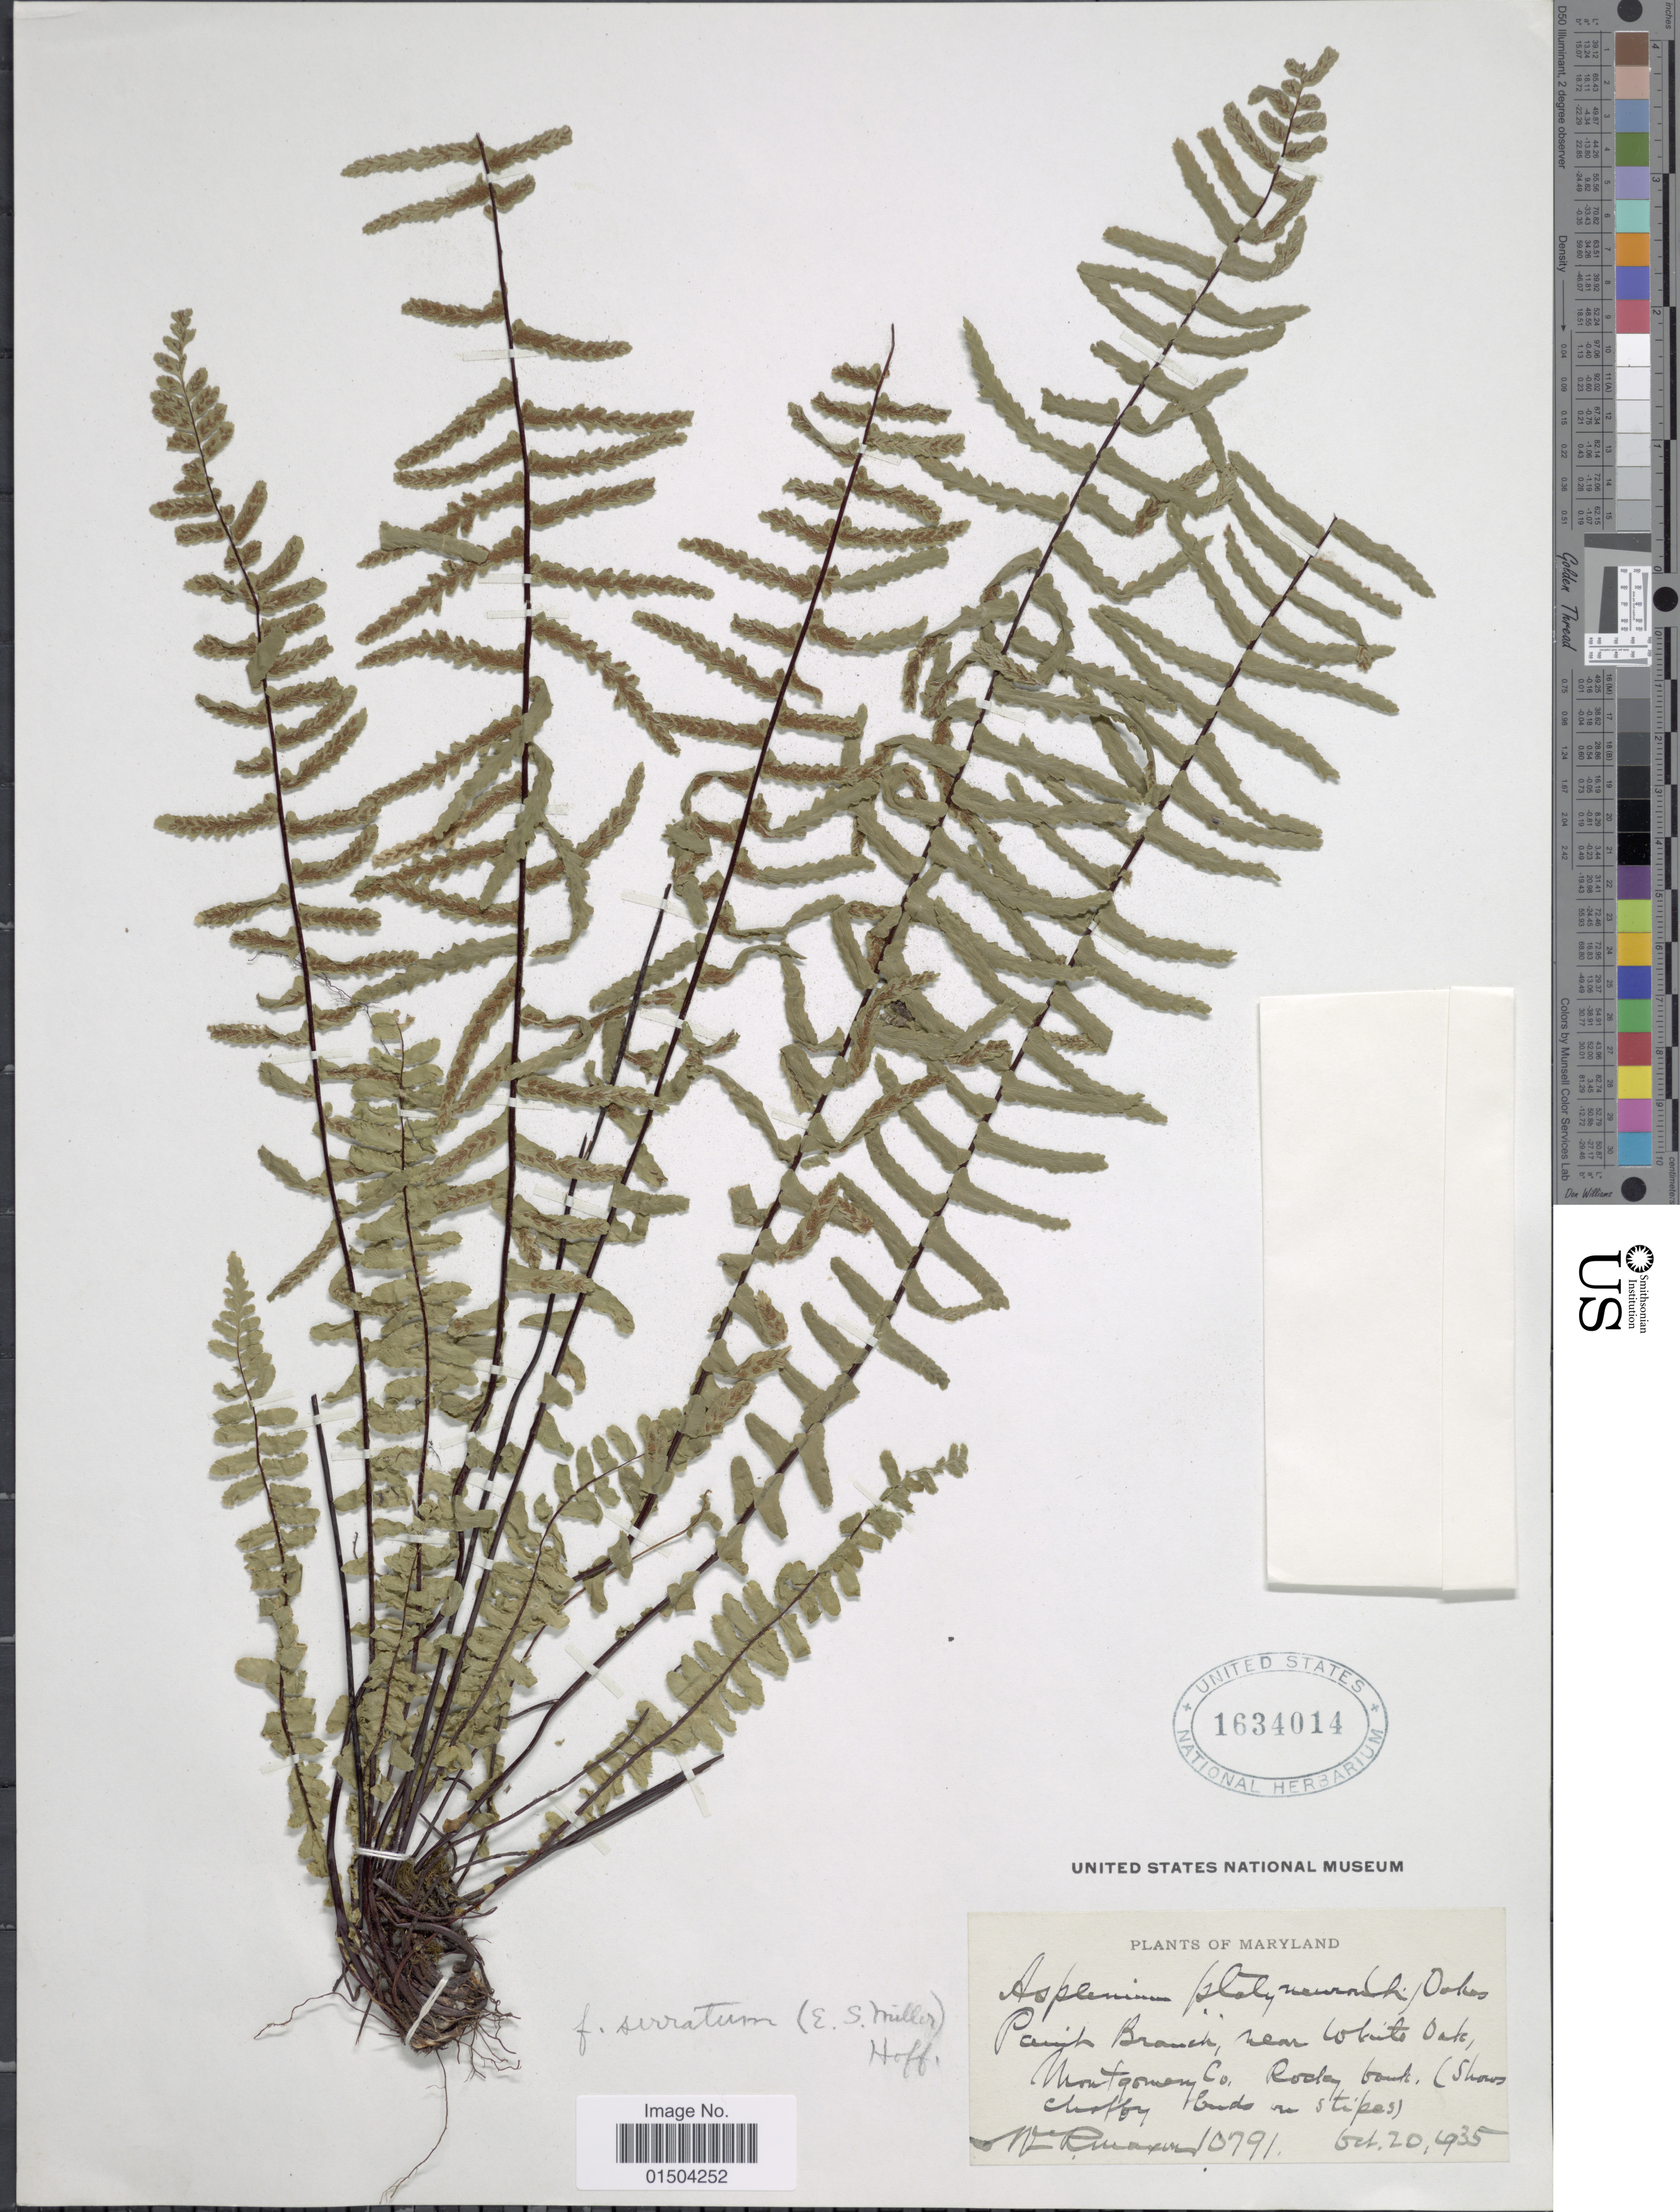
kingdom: Plantae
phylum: Tracheophyta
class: Polypodiopsida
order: Polypodiales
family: Aspleniaceae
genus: Asplenium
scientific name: Asplenium platyneuron var. serratum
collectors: W. R. Maxon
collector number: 10791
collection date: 1935-10-20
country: United States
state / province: Maryland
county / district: Montgomery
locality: Point Branch, near White Oak, Montgomery Co.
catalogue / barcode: US 1634014